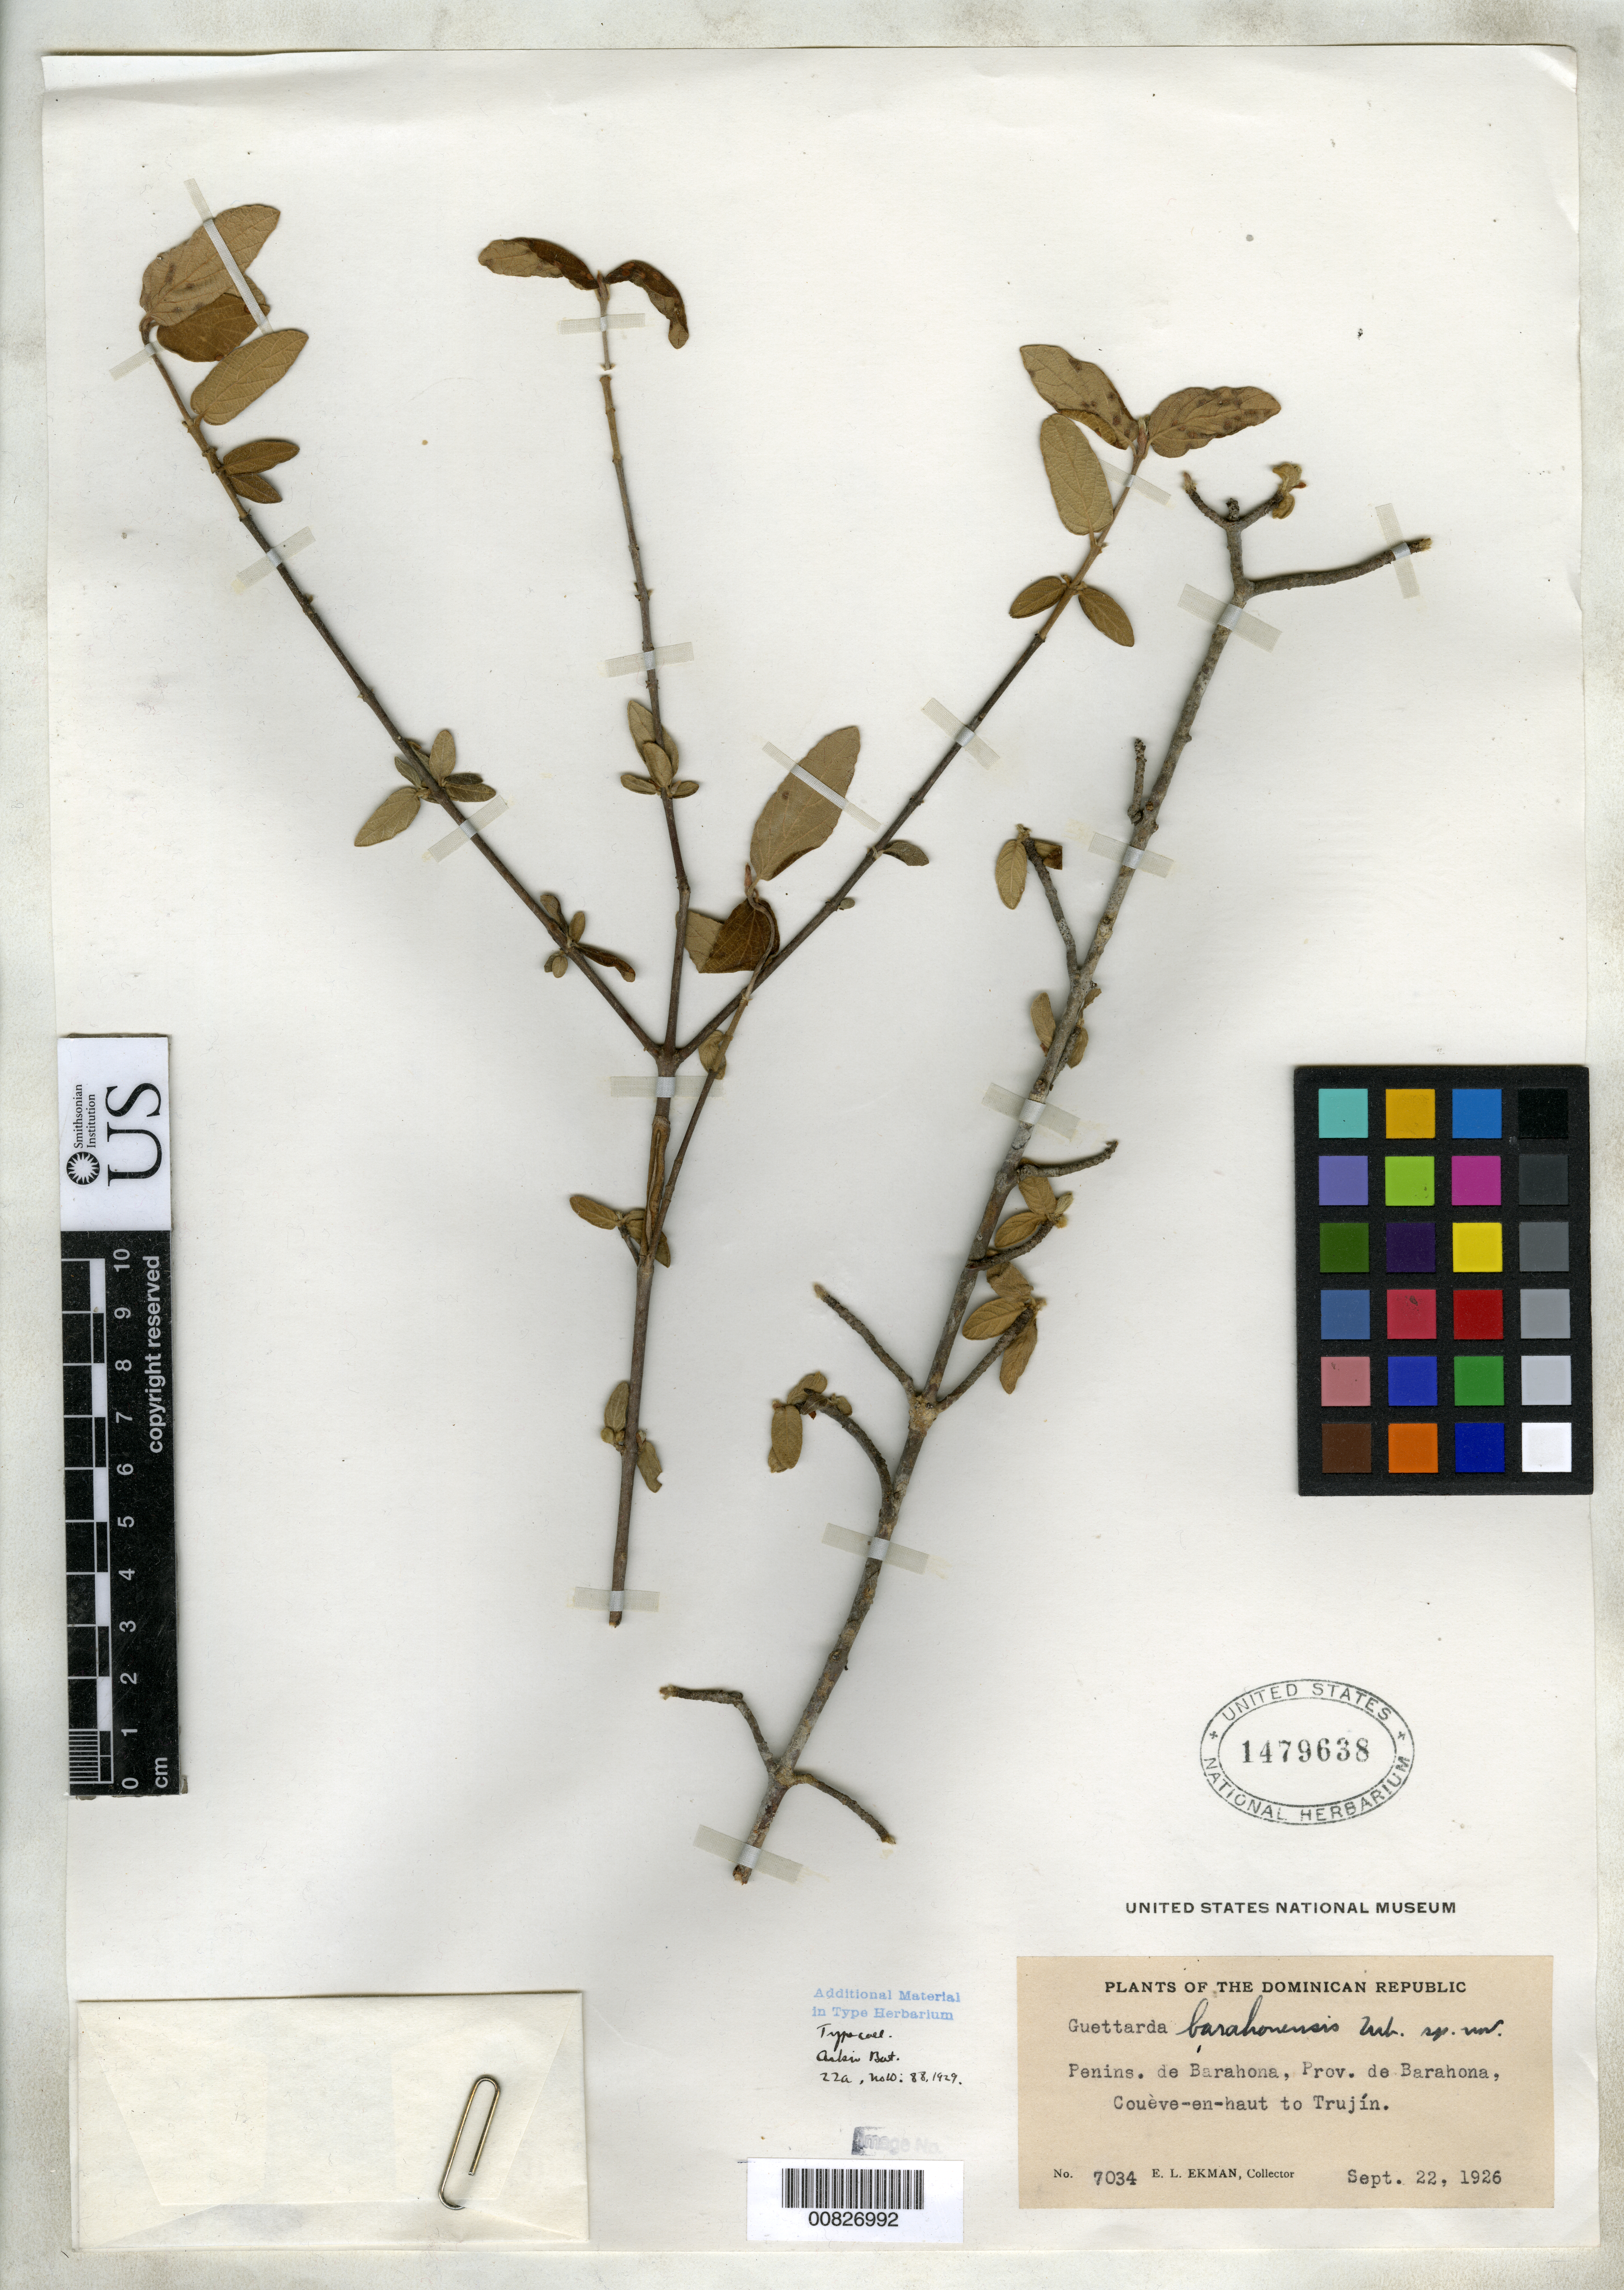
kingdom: Plantae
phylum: Tracheophyta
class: Magnoliopsida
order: Gentianales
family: Rubiaceae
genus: Guettarda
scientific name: Guettarda barahonensis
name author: Urb.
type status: Isotype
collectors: E. L. Ekman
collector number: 7034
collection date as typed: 22 Sep 1926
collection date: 1926-09-22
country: Dominican Republic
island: Hispaniola Island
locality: Penins de Barahona, Couève-en-haut to Trujín.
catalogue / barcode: US 1479638